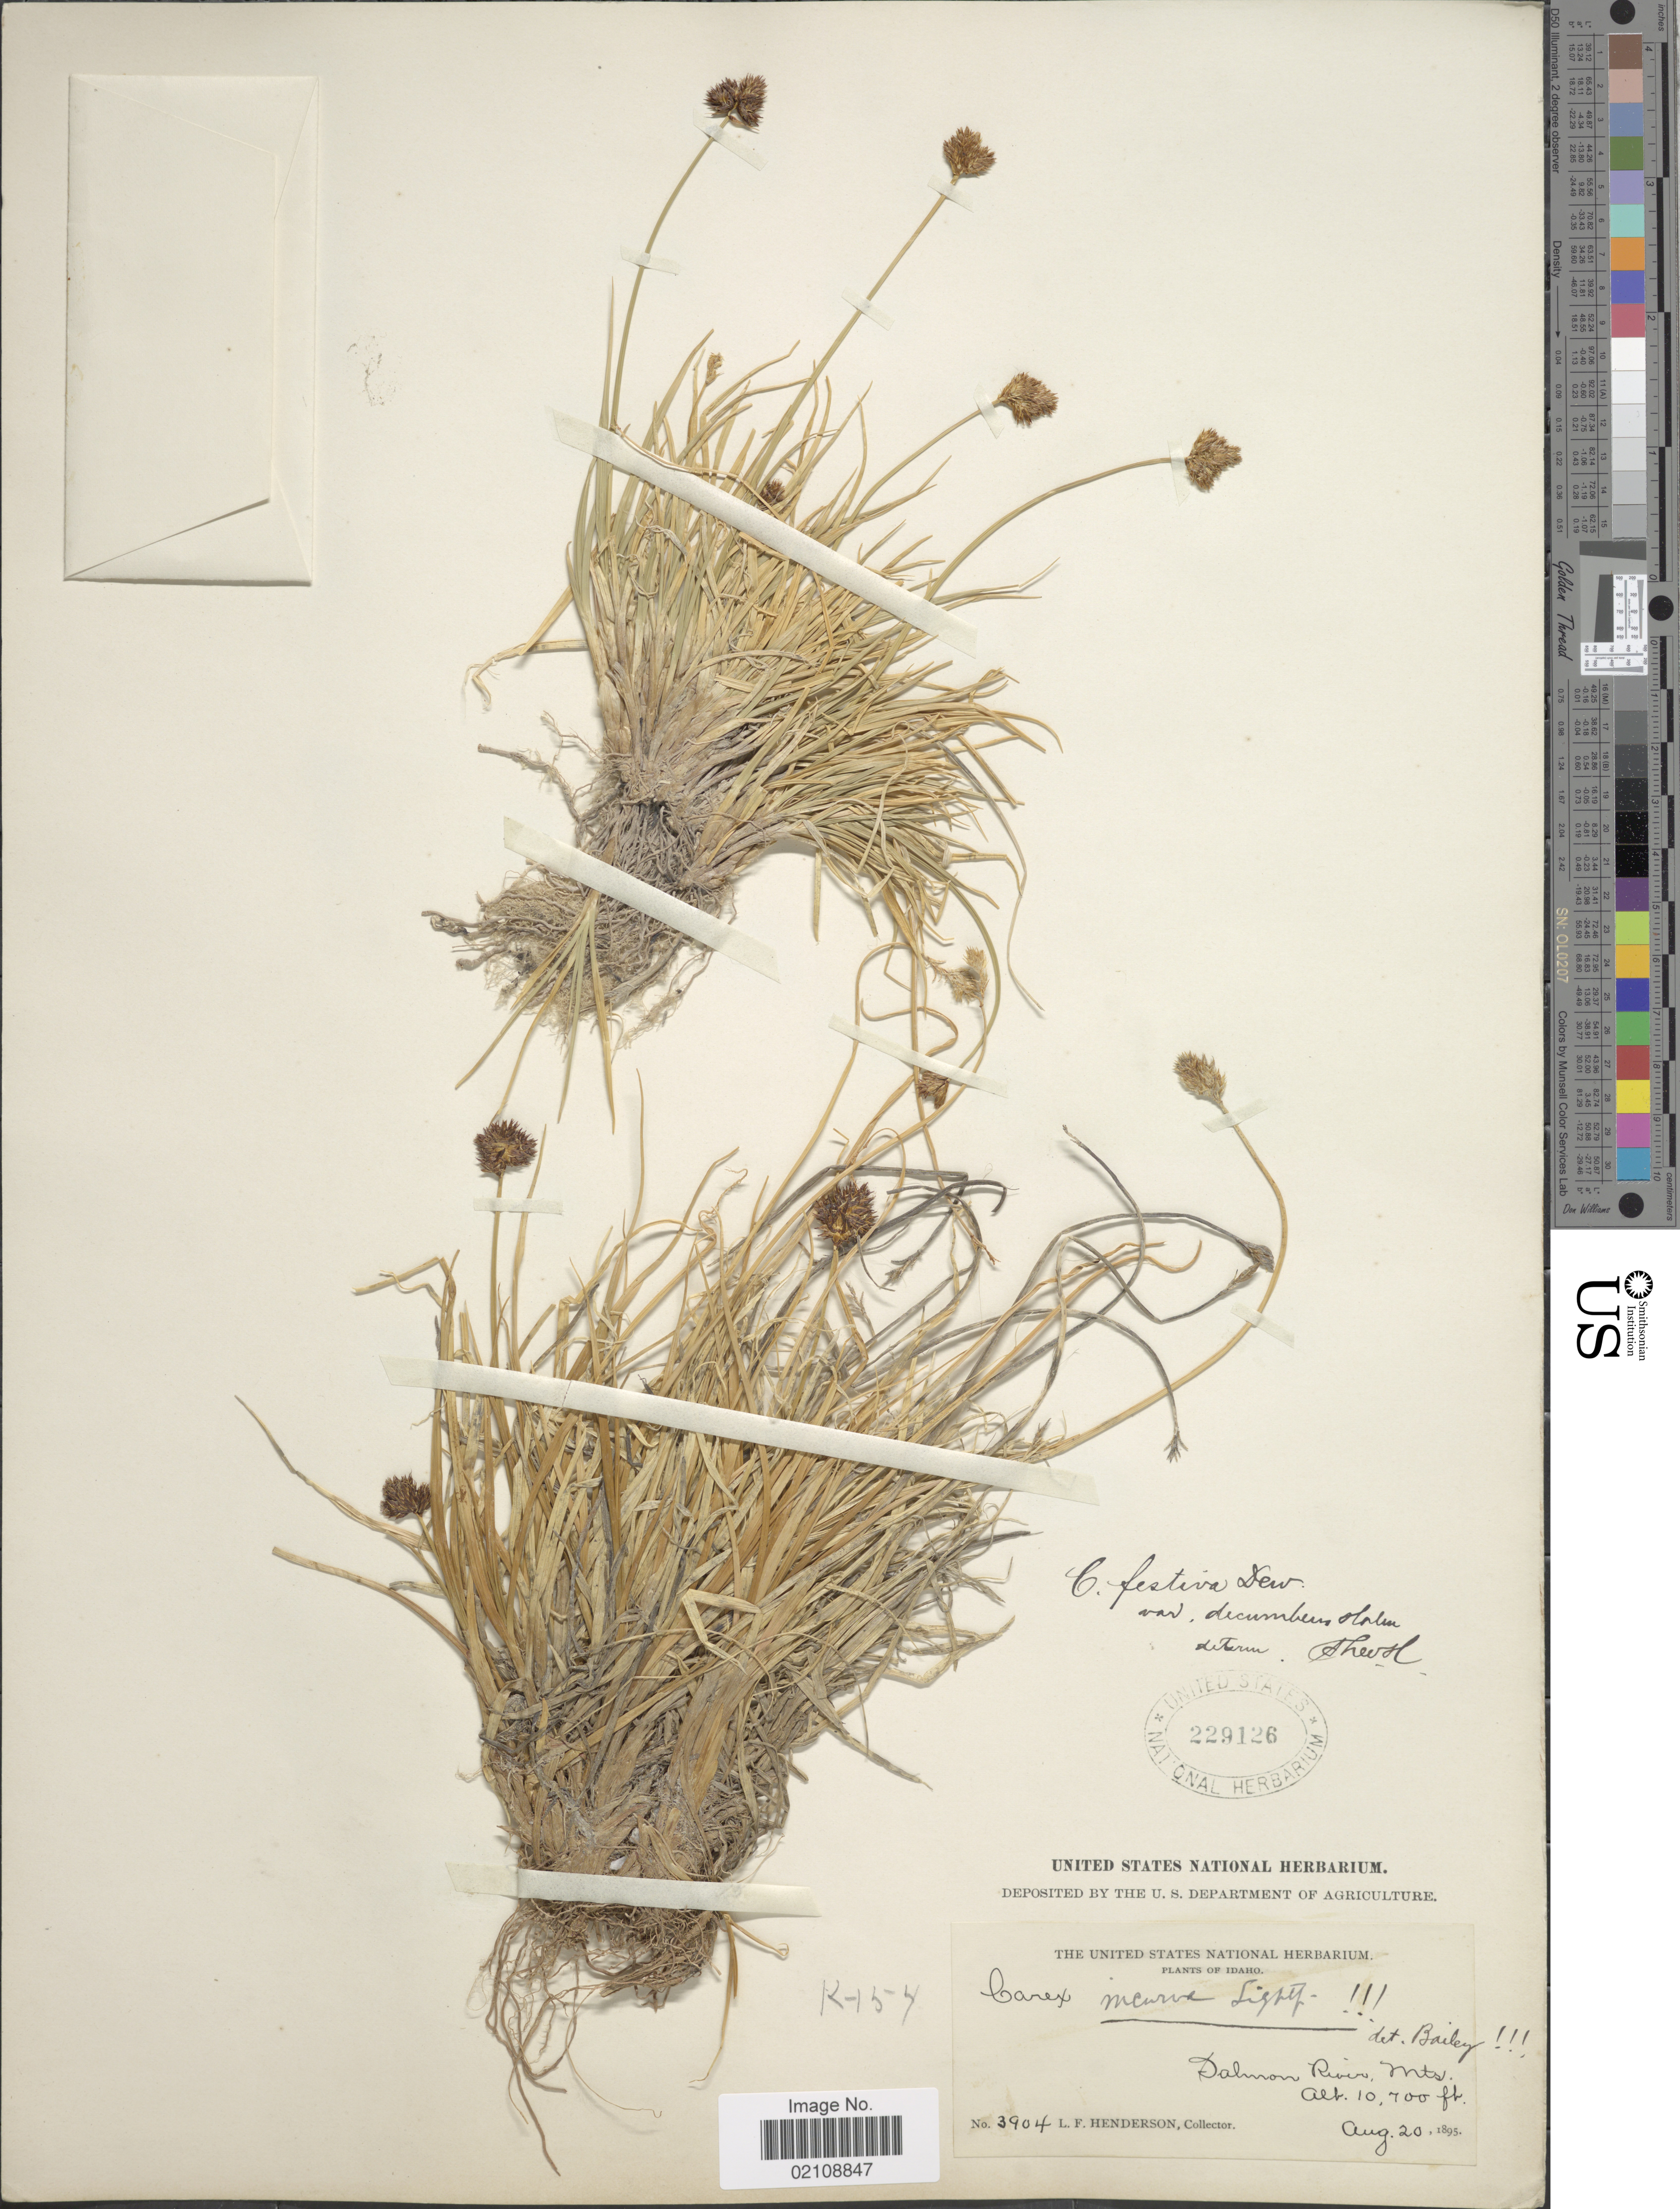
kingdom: Plantae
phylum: Tracheophyta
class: Liliopsida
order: Poales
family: Cyperaceae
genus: Carex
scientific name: Carex haydeniana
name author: Olney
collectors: L. Henderson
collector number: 3904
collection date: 1895-08-20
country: United States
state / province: Idaho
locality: Dalmon River Mts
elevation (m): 3261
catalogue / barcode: US 229126